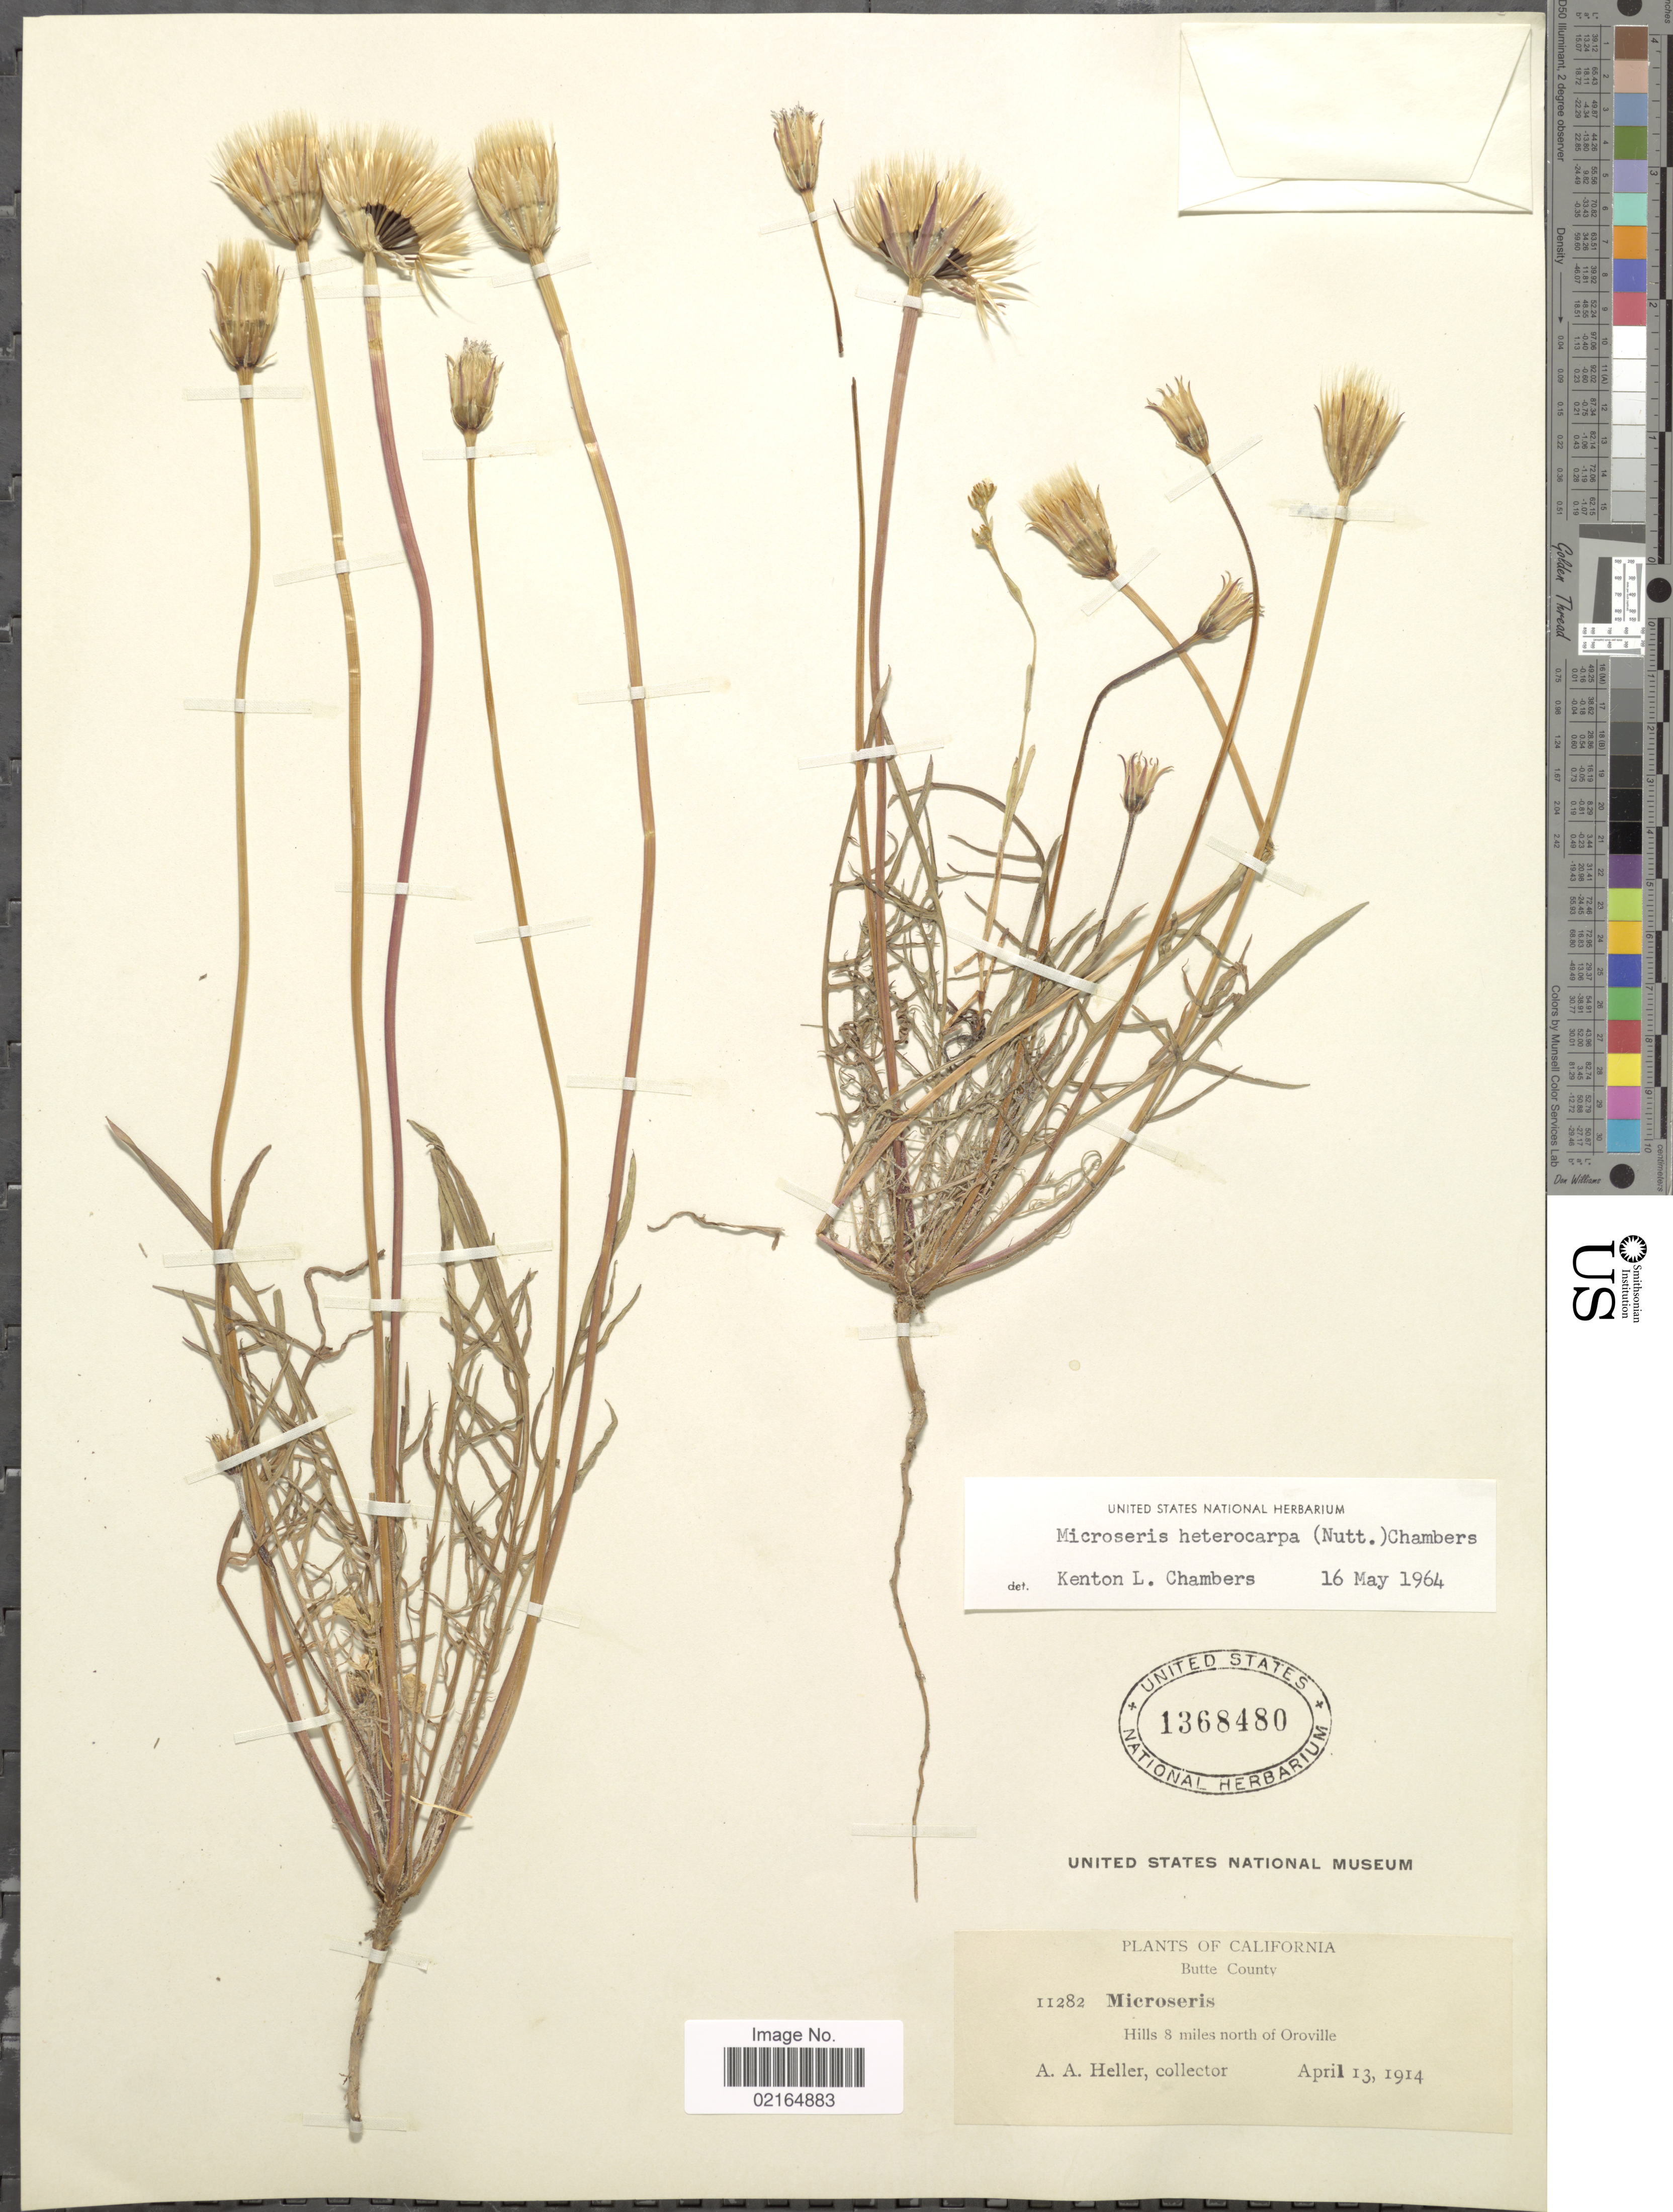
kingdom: Plantae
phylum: Tracheophyta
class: Magnoliopsida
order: Asterales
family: Asteraceae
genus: Microseris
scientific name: Microseris heterocarpa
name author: (Nutt.) K.L. Chambers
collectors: A. A. Heller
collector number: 11282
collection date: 1914-04-13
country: United States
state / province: California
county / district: Butte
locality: Butte County, hills 8 miles north of Oroville.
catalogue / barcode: US 1368480